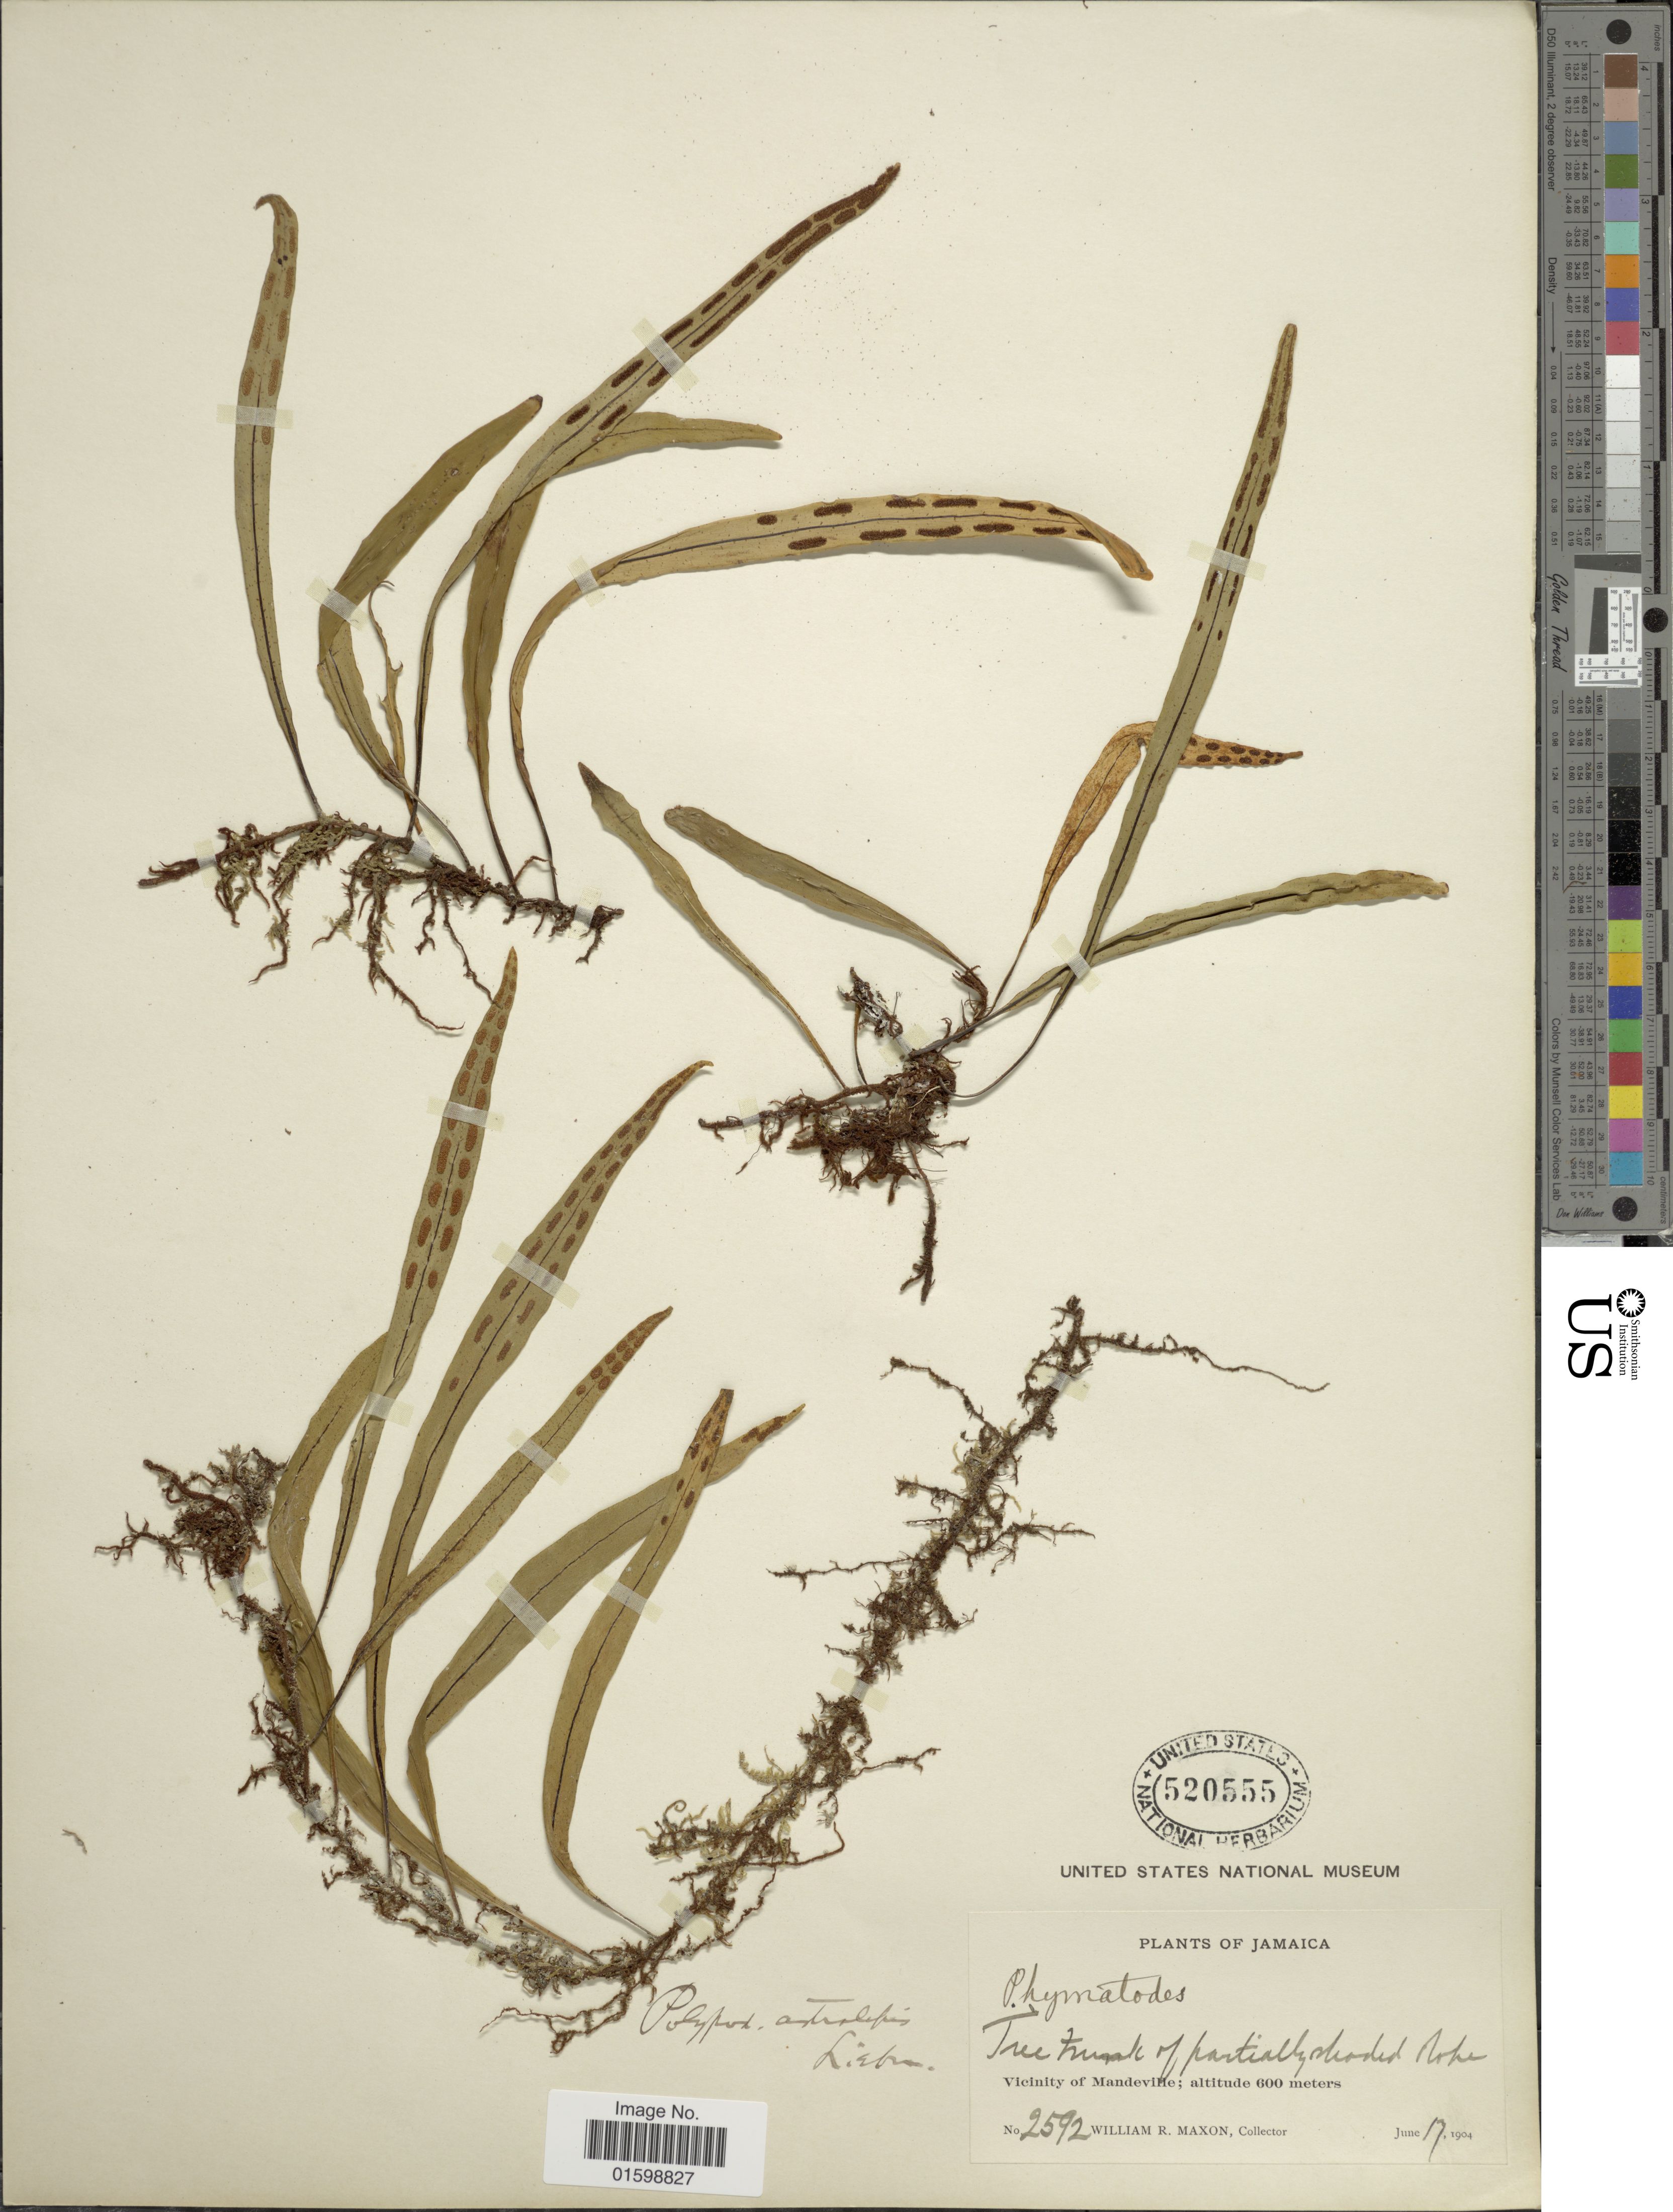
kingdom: Plantae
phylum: Tracheophyta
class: Polypodiopsida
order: Polypodiales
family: Polypodiaceae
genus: Pleopeltis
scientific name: Pleopeltis astrolepis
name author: (Liebm.) E. Fourn.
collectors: W. R. Maxon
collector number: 2592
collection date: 1904-06-17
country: Jamaica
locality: Tree trunk of partially shaded slope, vicinity of Mandeville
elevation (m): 600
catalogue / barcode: US 520555